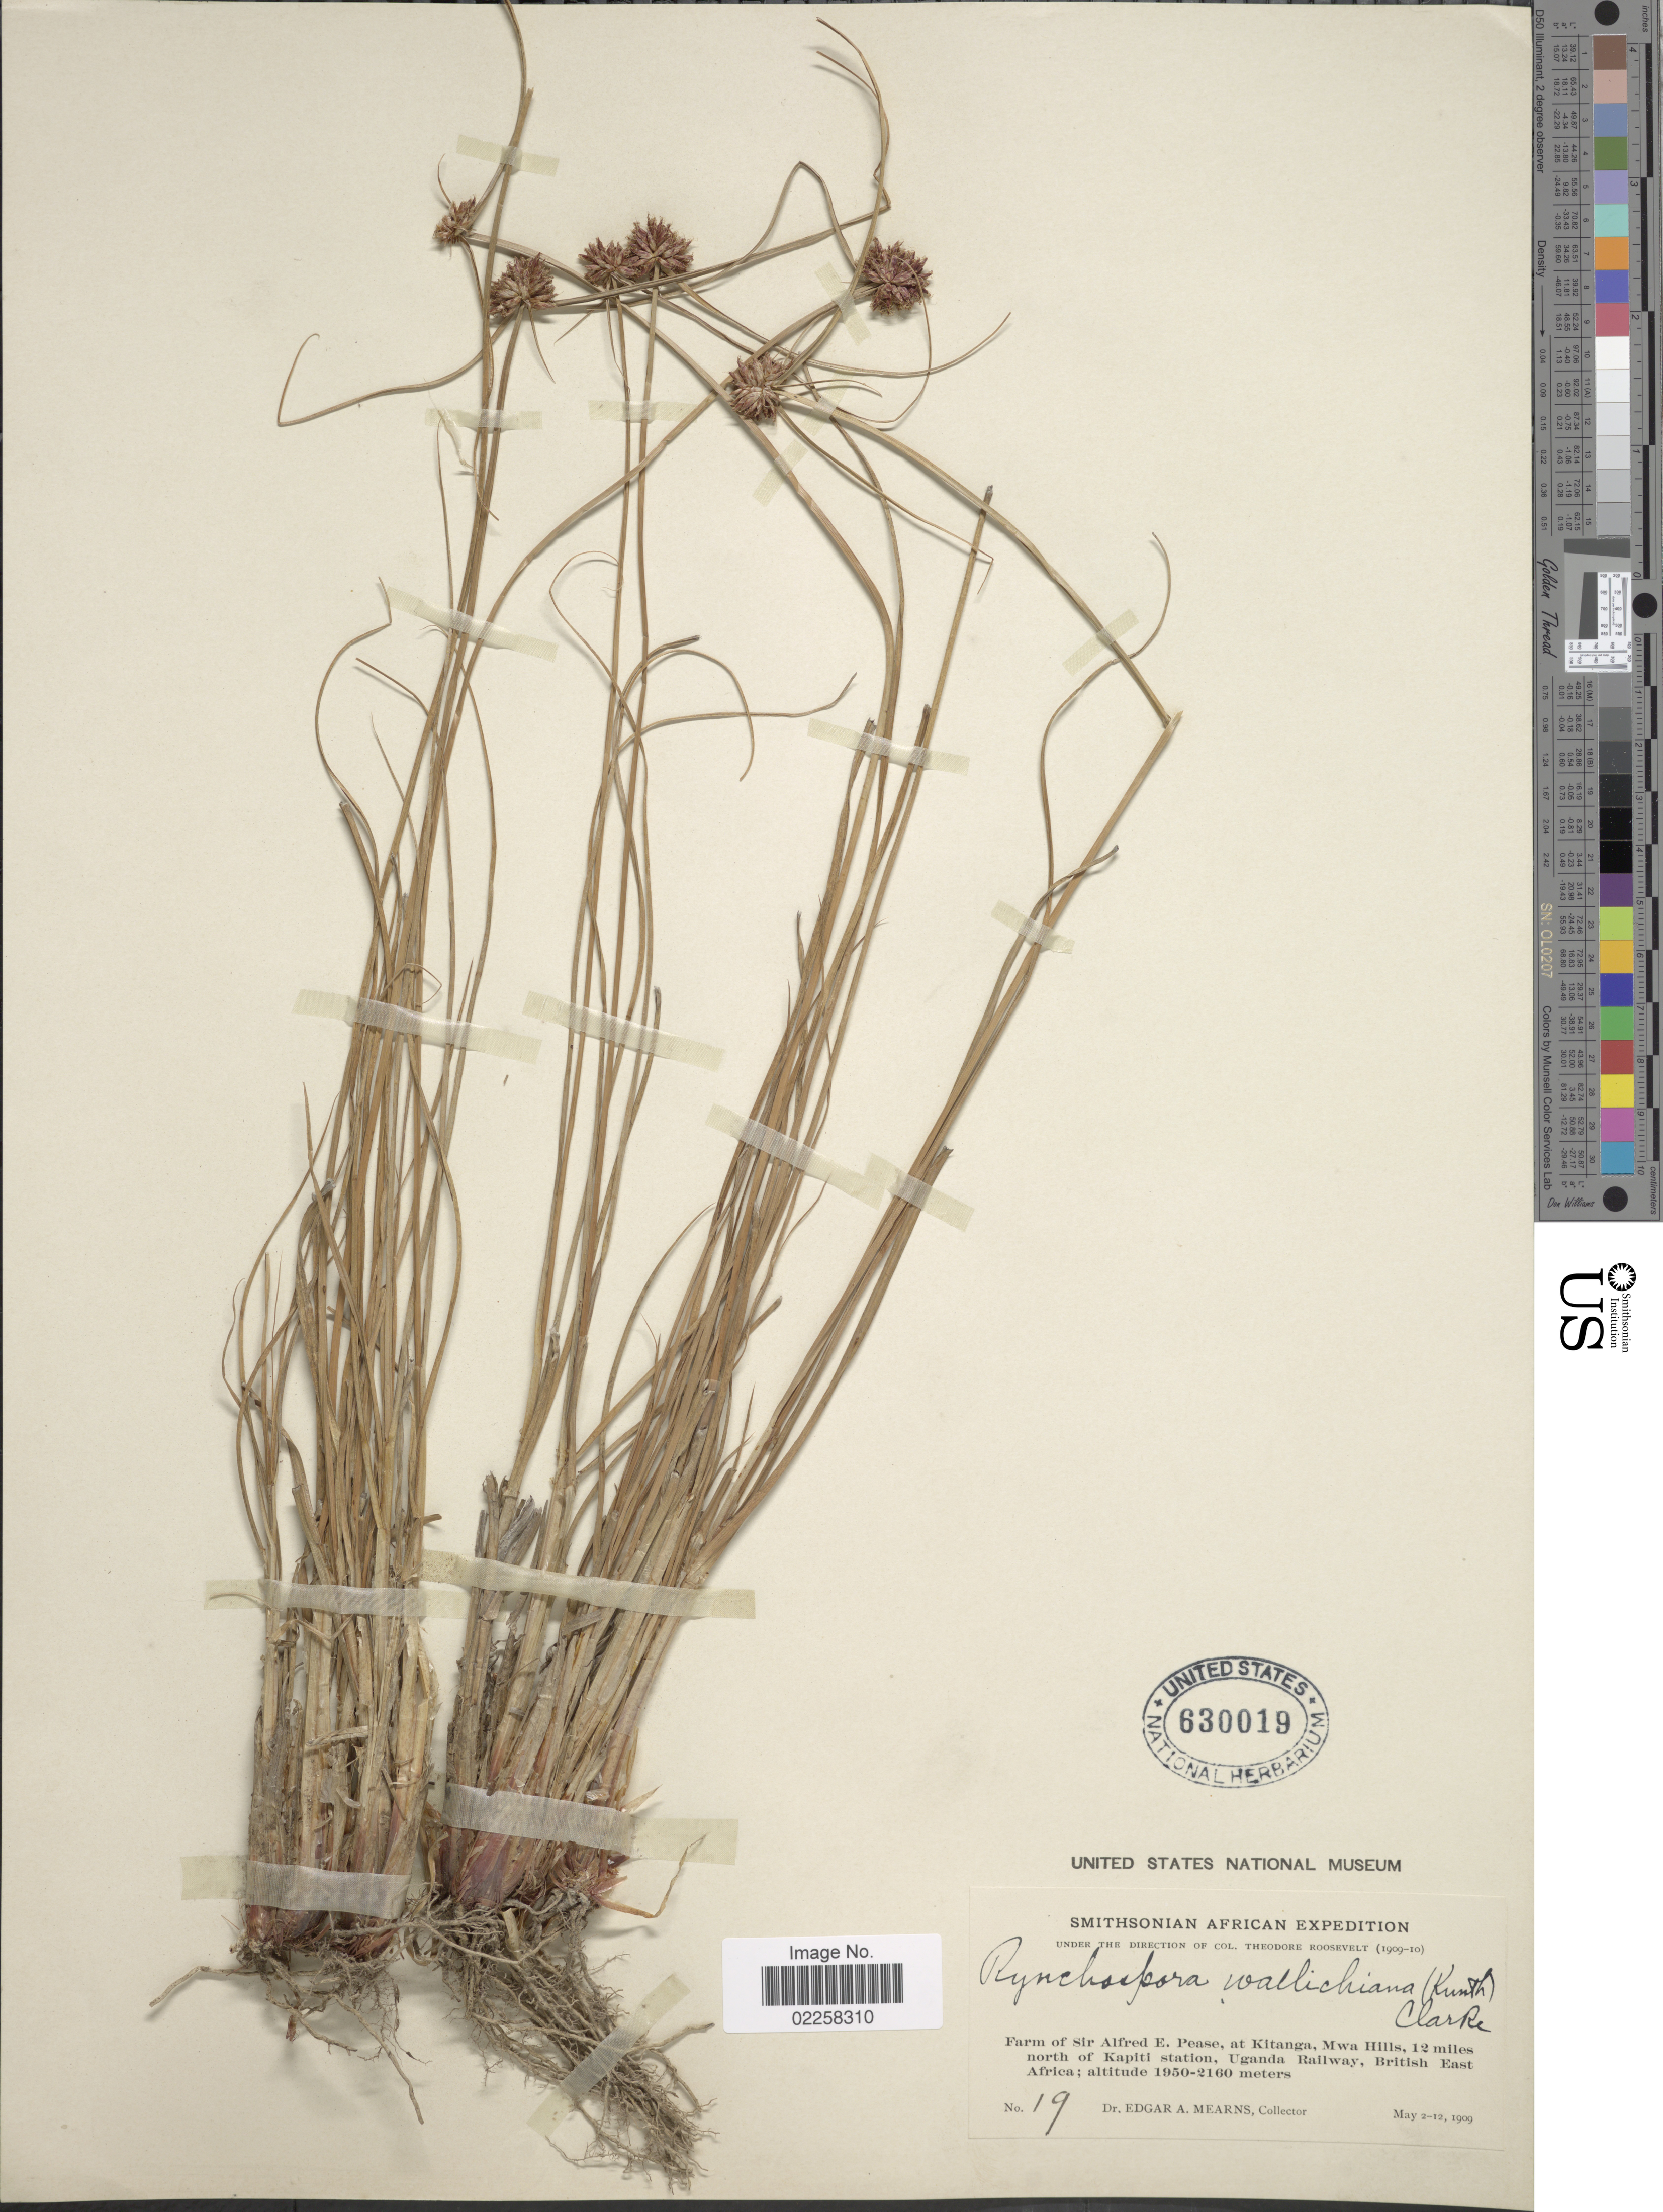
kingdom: Plantae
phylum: Tracheophyta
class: Liliopsida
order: Poales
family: Cyperaceae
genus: Cyperus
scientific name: Cyperus sp.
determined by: Strong, Mark T., (BOT), Smithsonian Institution - National Museum of Natural History (UNITED STATES)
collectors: E. A. Mearns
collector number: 19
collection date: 1909-05-02/1909-05-12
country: Uganda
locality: Farm of Sir Alfred E. Pease, at Kitanga, Mwa Hills, 12 miles north of Kapiti station, Uganda Railway, British East Africa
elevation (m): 1950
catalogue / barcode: US 630019